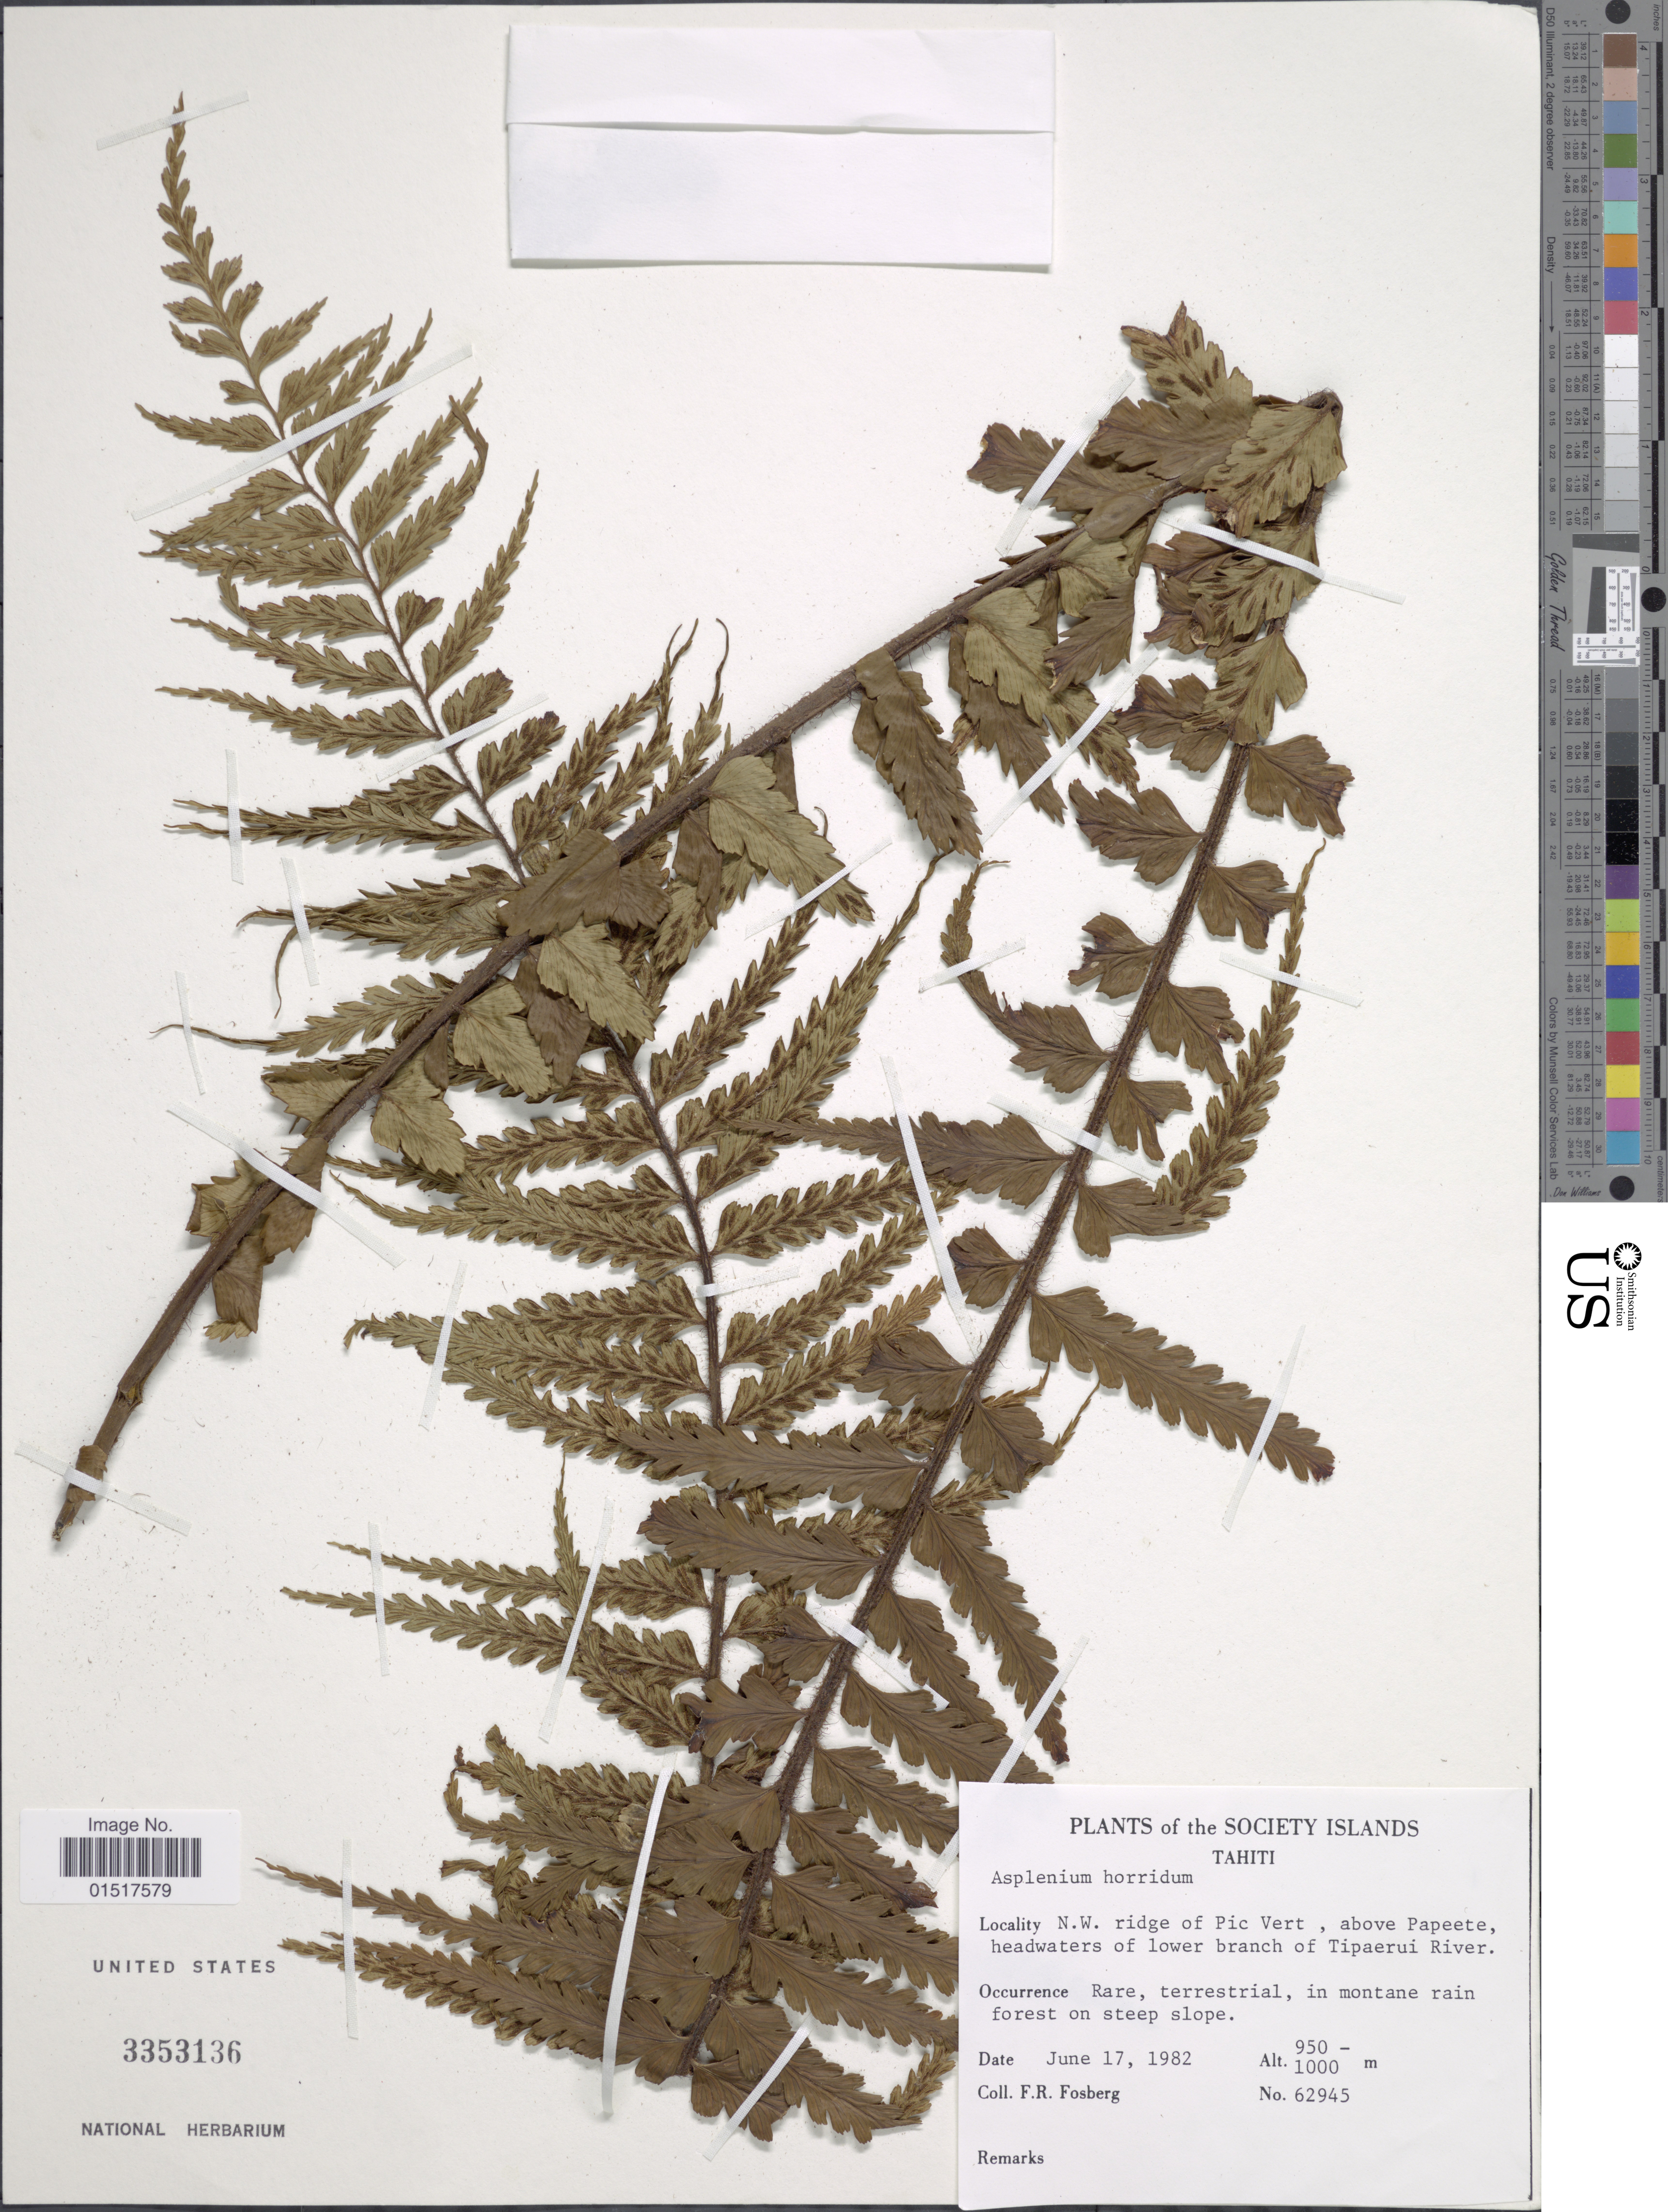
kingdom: Plantae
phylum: Tracheophyta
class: Polypodiopsida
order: Polypodiales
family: Aspleniaceae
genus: Asplenium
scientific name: Asplenium horridum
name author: Kaulf.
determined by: Salgado, A. E.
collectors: F. R. Fosberg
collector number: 62945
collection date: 1982-06-17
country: French Polynesia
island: Tahiti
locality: Society Islands. Tahiti. N.W. ridge of Pic Vert, above Papeete, headwaters of lower branch of Tipaerui River.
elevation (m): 950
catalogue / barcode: US 3353136